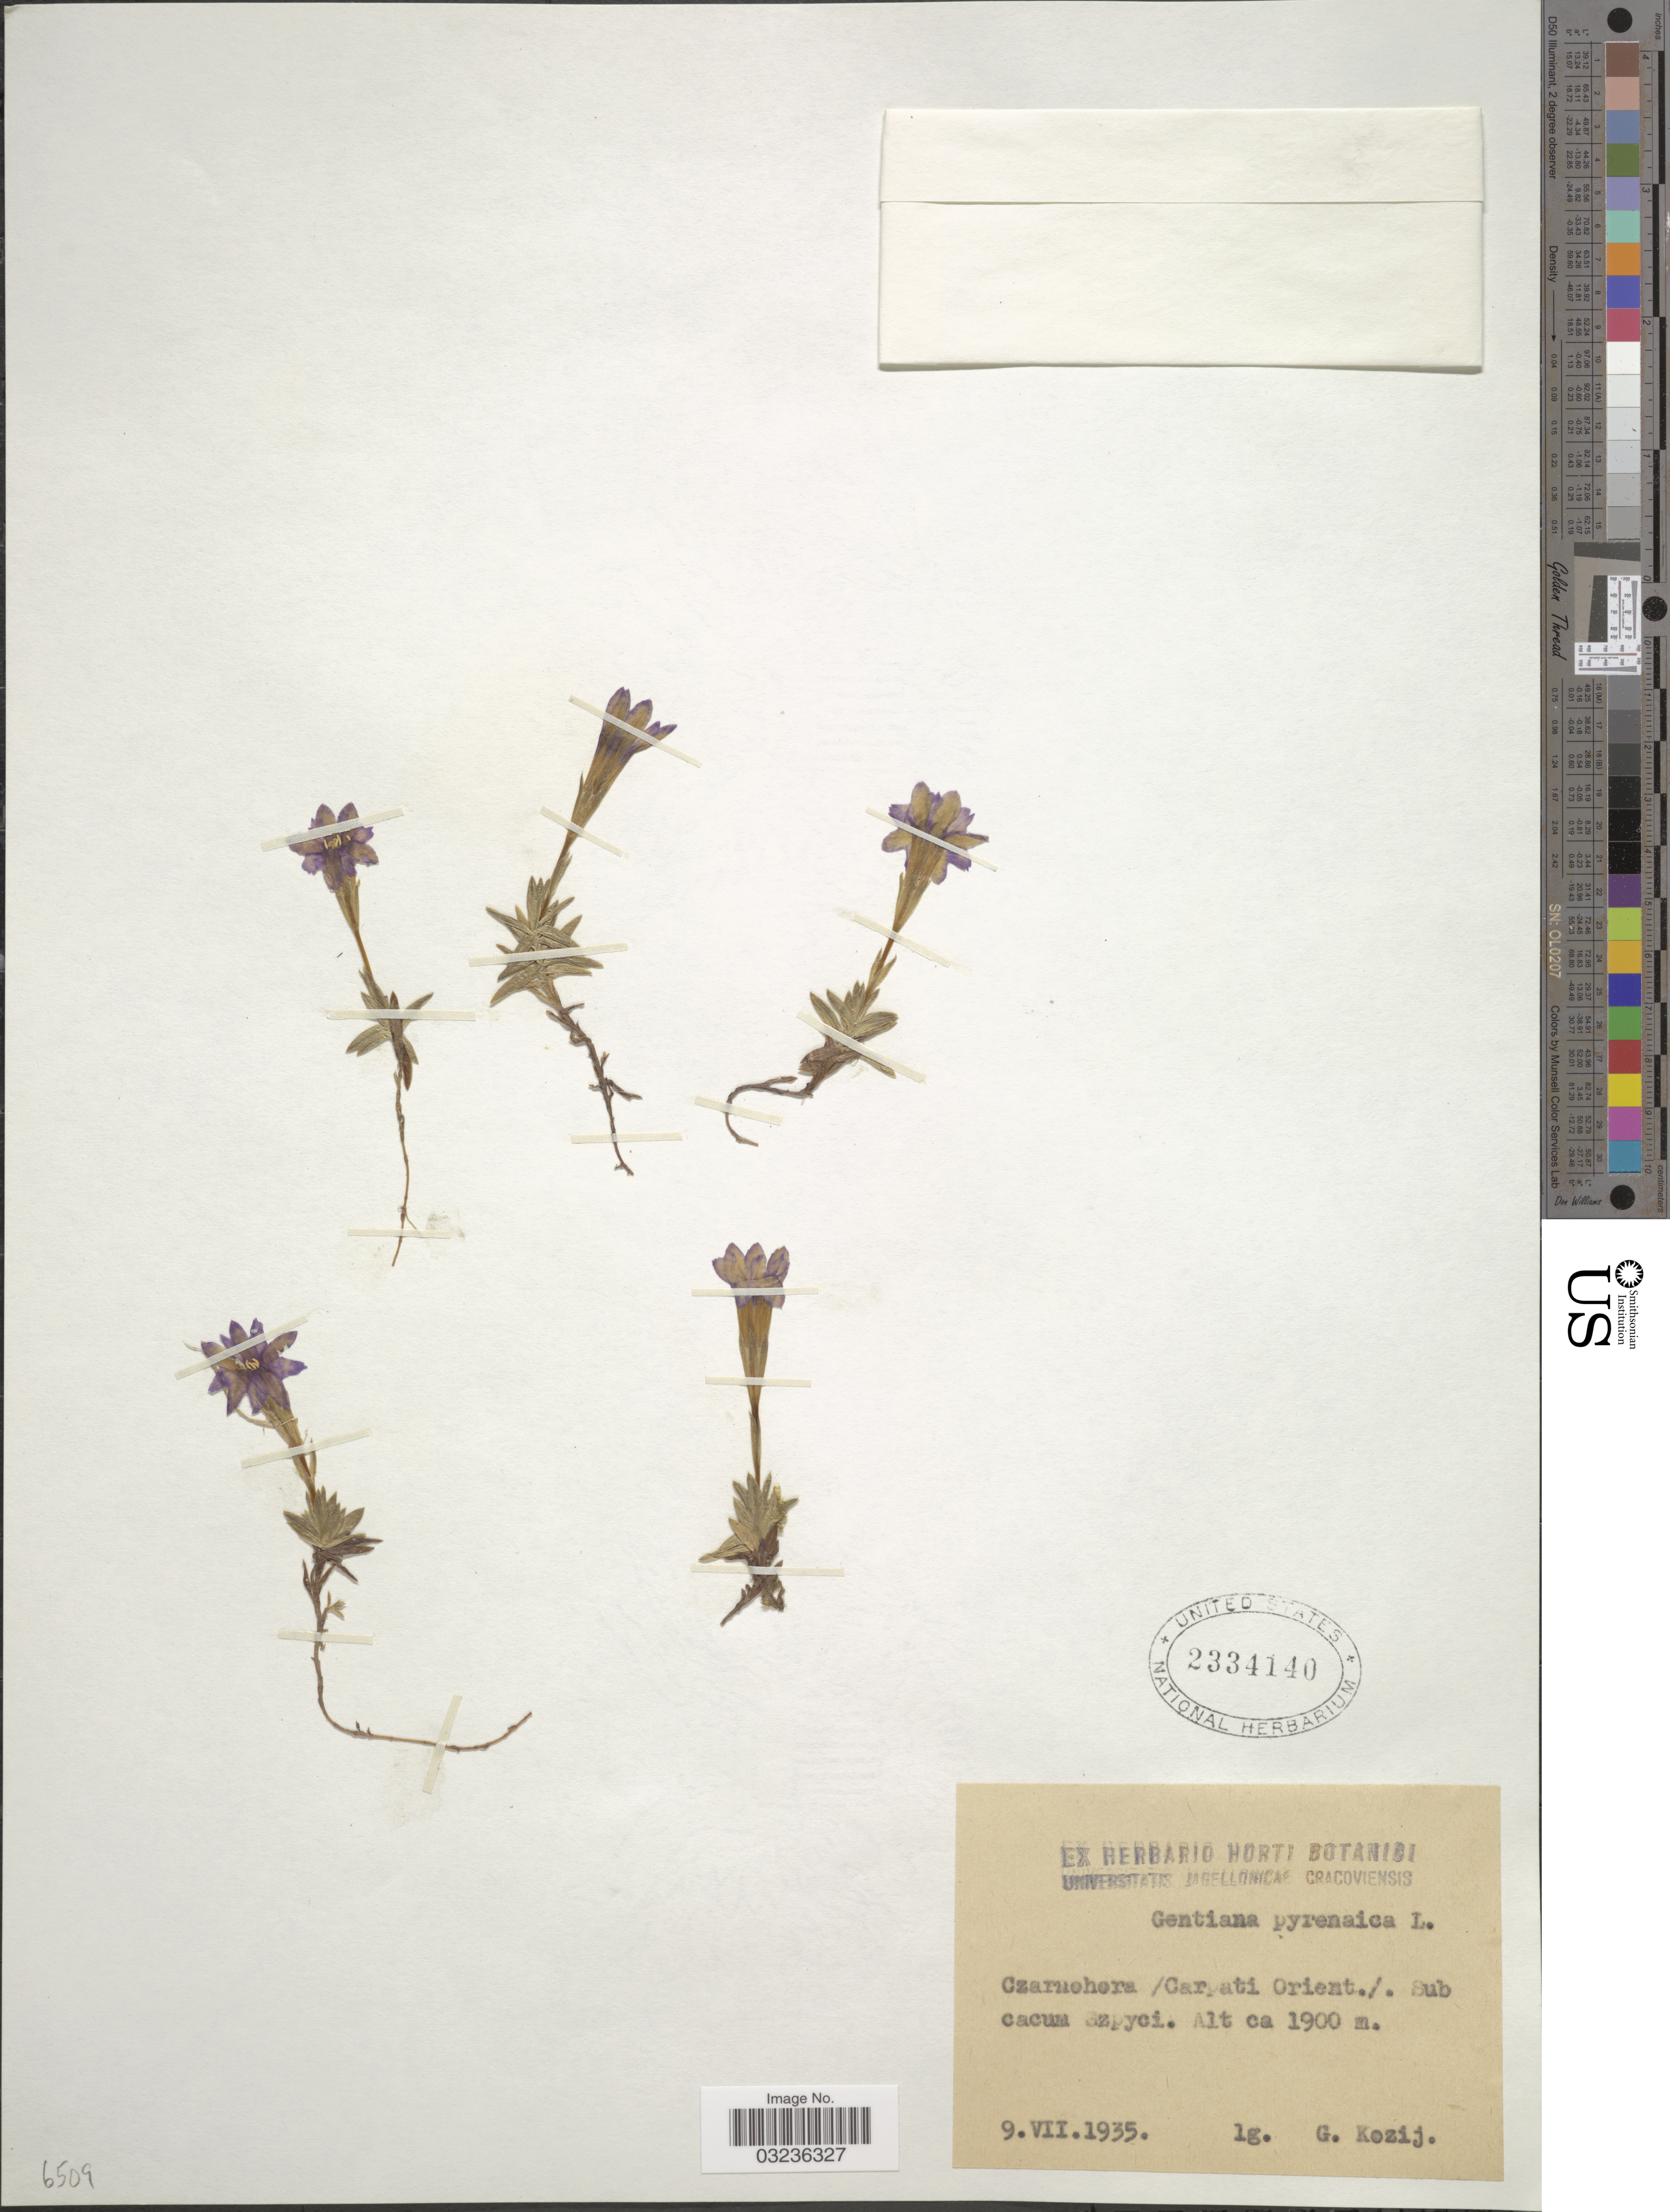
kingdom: Plantae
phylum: Tracheophyta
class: Magnoliopsida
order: Gentianales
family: Gentianaceae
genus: Gentiana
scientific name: Gentiana pyrenaica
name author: L.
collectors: G. Kozij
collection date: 1935-07-09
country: Ukraine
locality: Czarnohora / Carpati Orient./ Sub cacum Szpyci.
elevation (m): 1900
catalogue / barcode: US 2334140